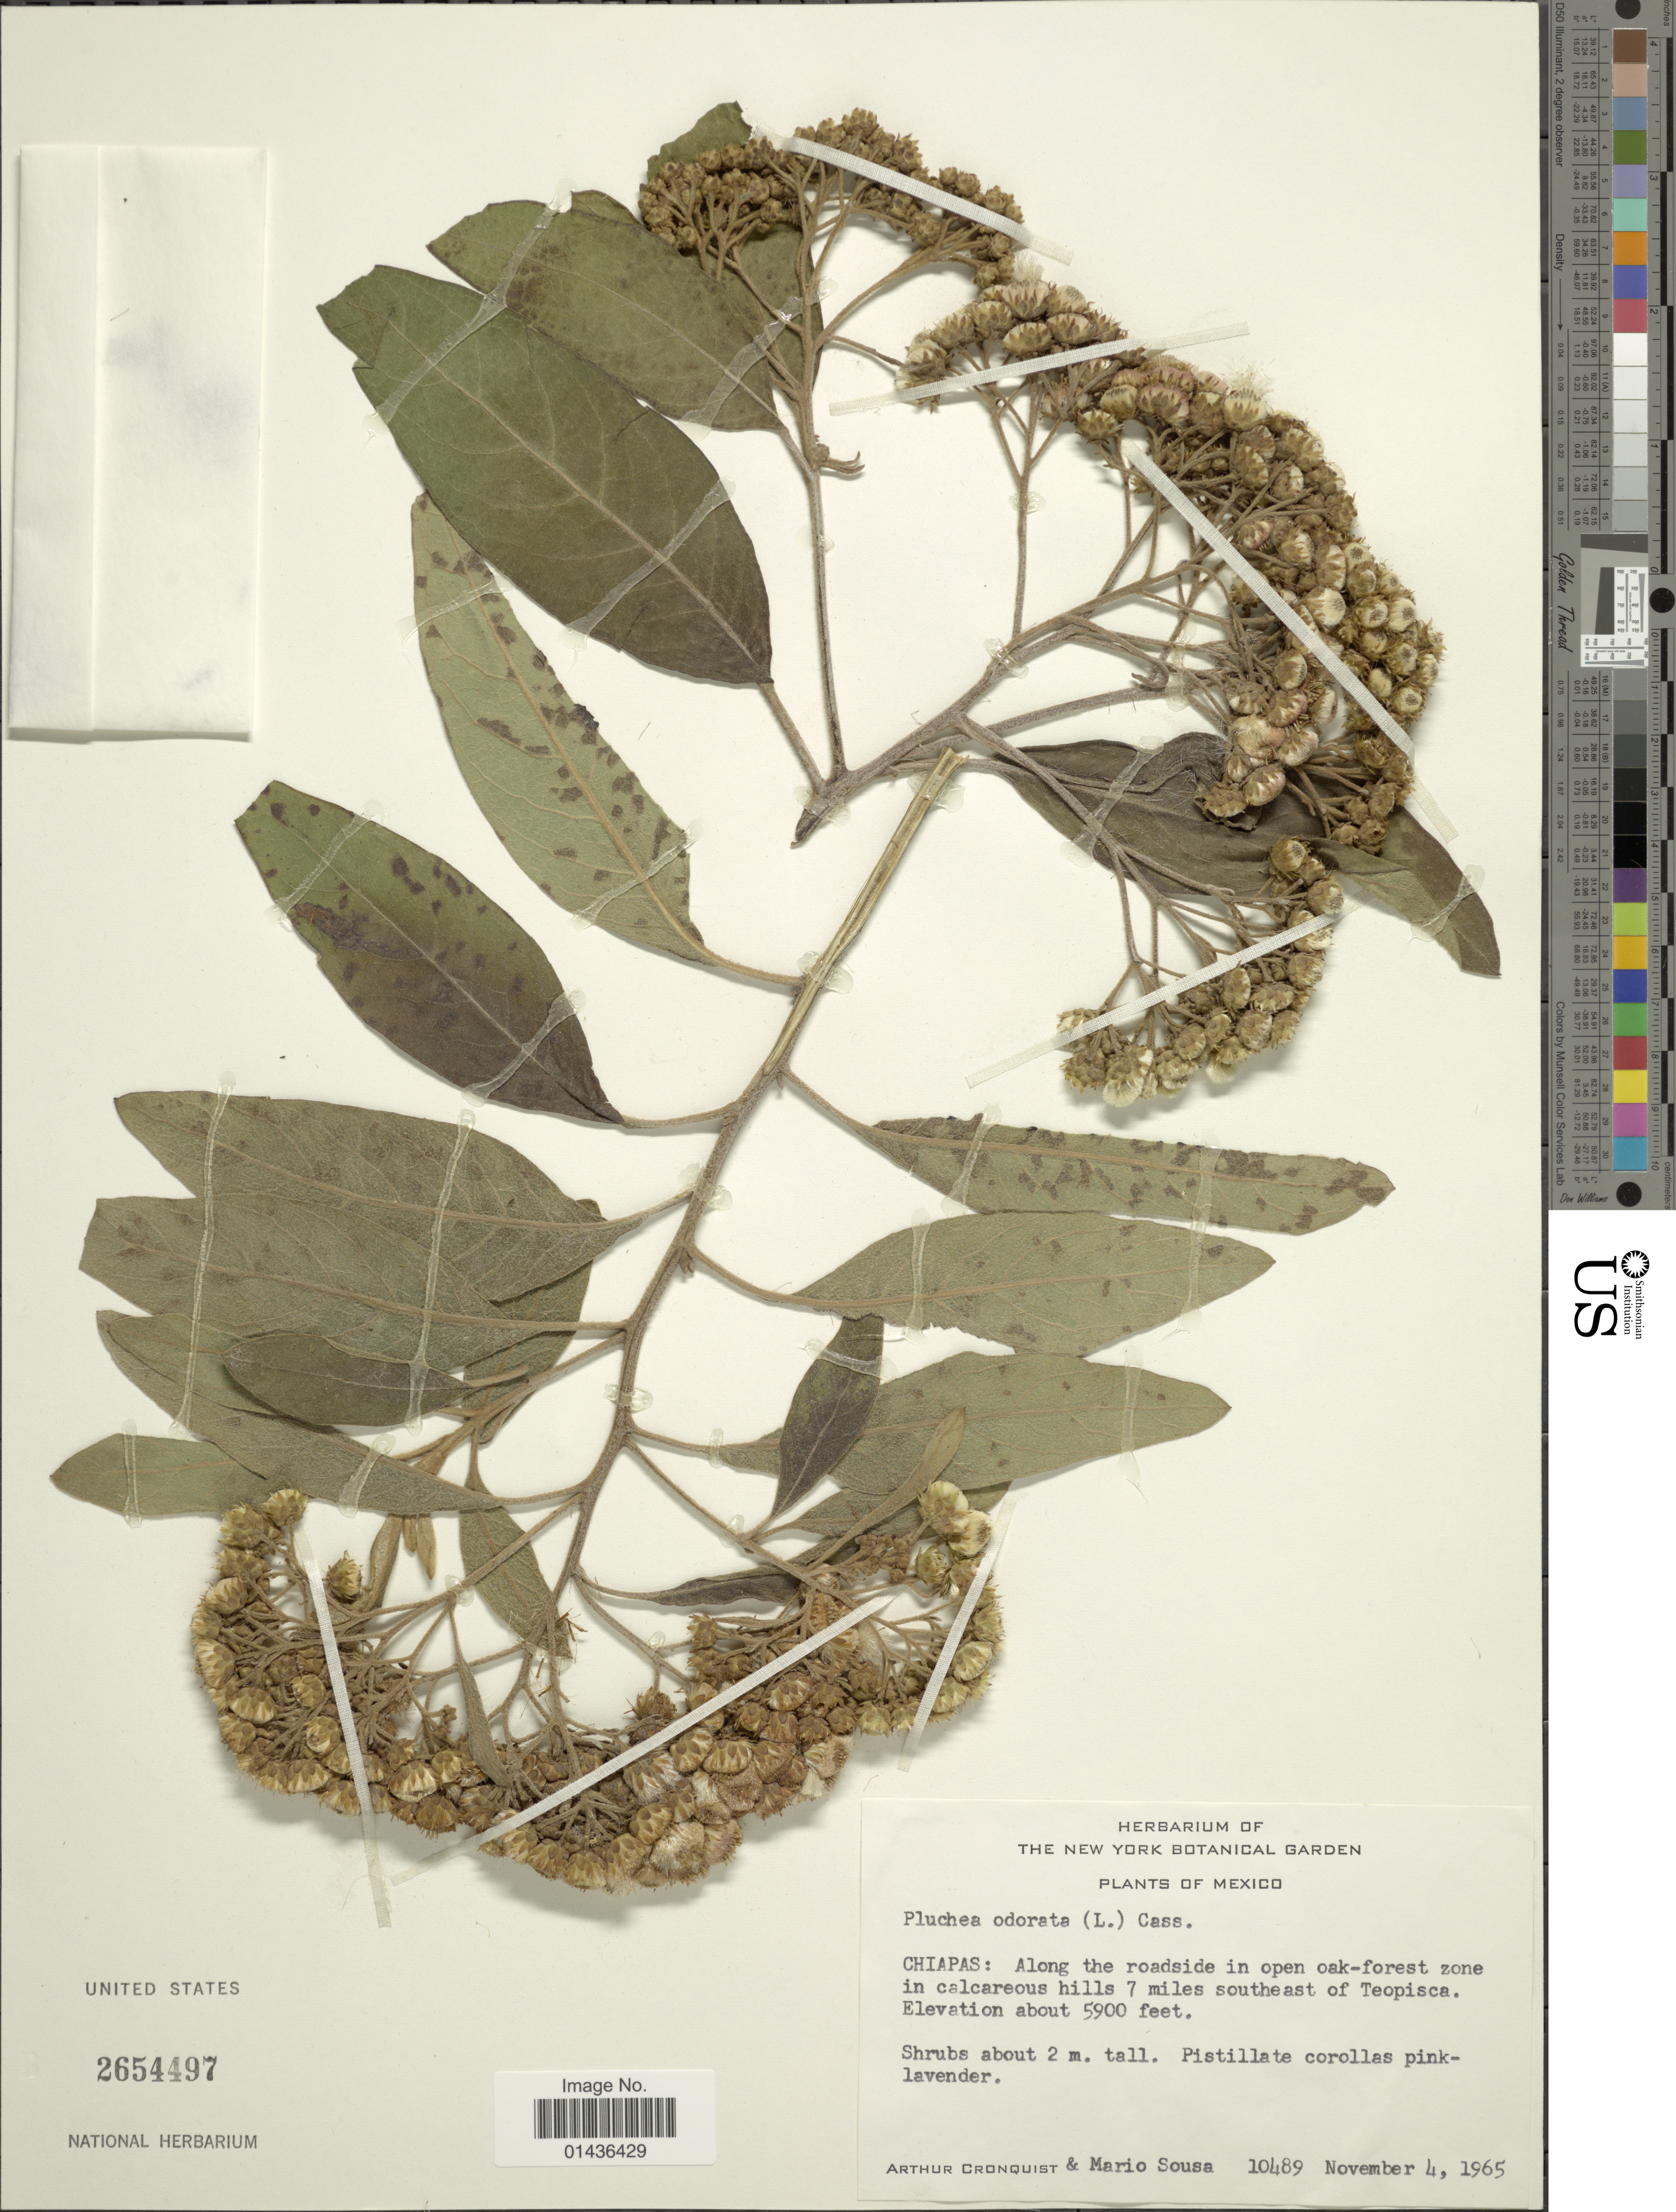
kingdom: Plantae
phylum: Tracheophyta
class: Magnoliopsida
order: Asterales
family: Asteraceae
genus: Pluchea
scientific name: Pluchea carolinensis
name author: (Jacq.) D. Don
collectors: A. J. Cronquist & M. Sousa S.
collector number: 10489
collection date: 1965-11-04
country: Mexico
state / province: Chiapas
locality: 7 miles southeast of Teopisca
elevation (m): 1798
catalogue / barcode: US 2654497